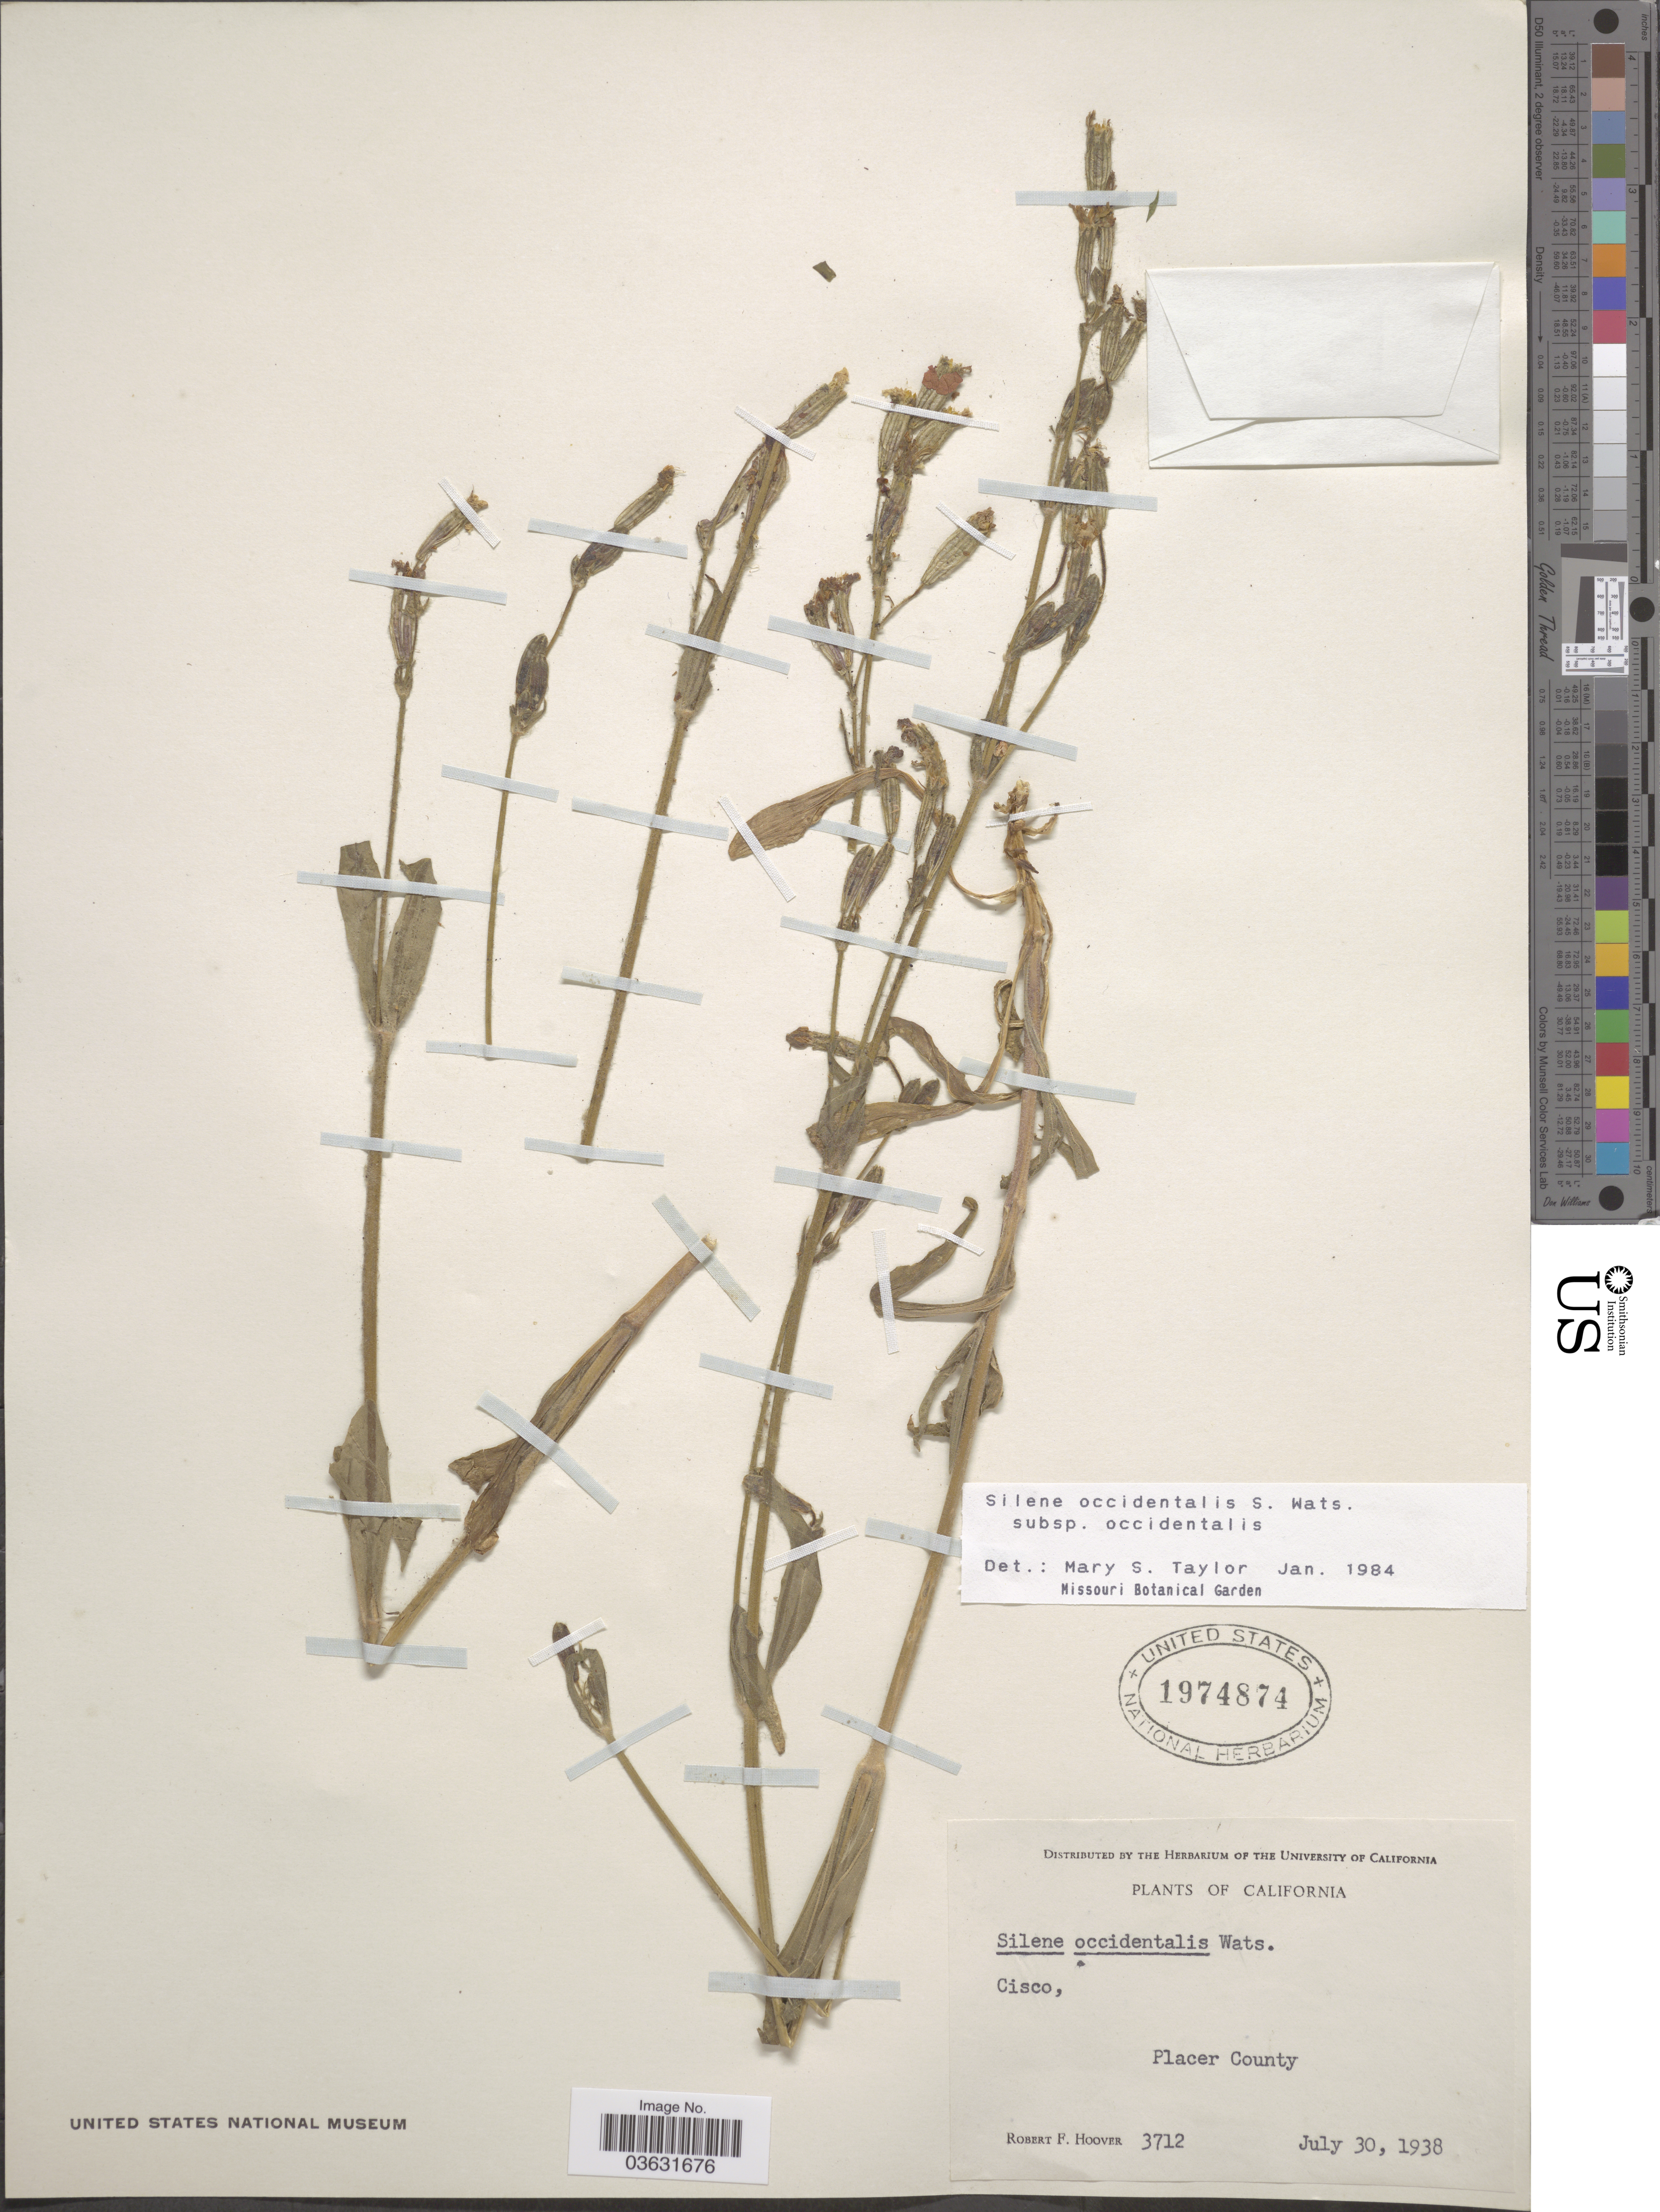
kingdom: Plantae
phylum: Tracheophyta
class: Magnoliopsida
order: Caryophyllales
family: Caryophyllaceae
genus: Silene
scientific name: Silene occidentalis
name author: S. Watson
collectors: R. F. Hoover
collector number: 3712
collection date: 1938-07-30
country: United States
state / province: California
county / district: Placer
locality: Cisco, Placer County.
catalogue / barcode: US 1974874